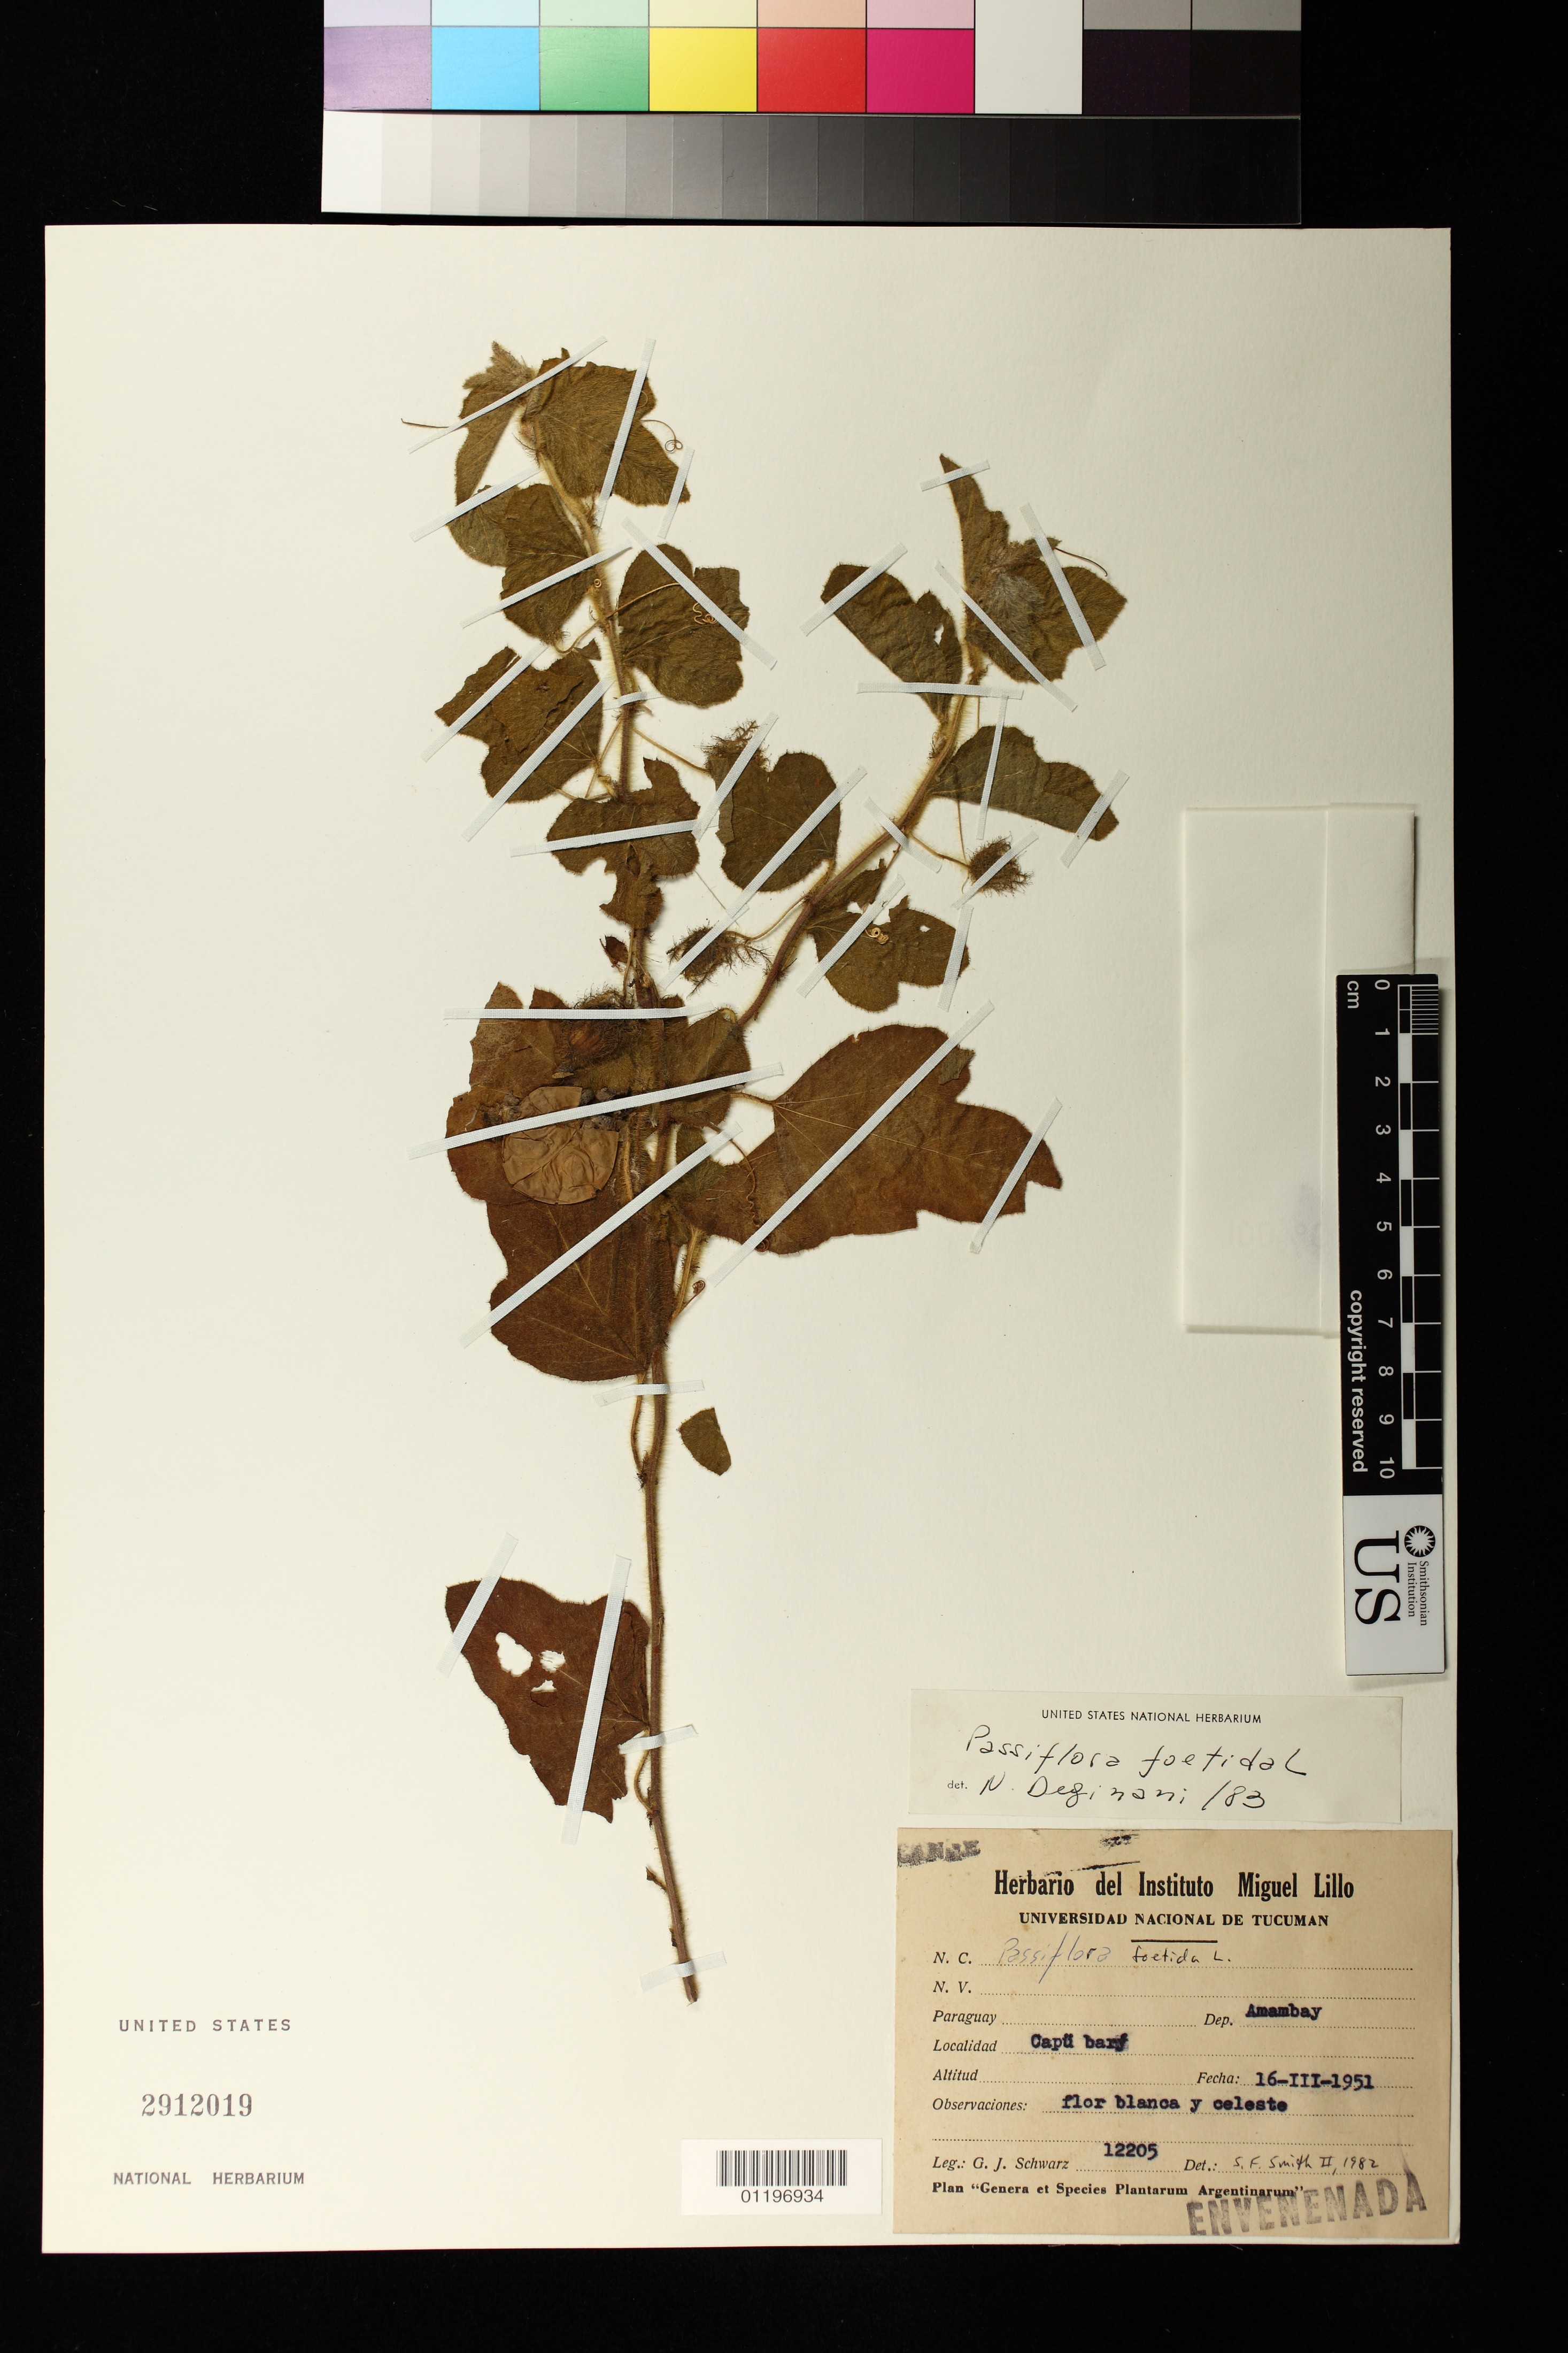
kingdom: Plantae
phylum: Tracheophyta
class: Magnoliopsida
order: Malpighiales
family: Passifloraceae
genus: Passiflora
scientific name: Passiflora foetida var. nigelliflora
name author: (Hook.) Mast.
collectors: G. J. Schwarz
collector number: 12205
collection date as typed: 16 Mar 1951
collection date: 1951-03-16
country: Paraguay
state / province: Amambay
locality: Dep. Amambay: Capiibary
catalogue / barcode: US 2912019